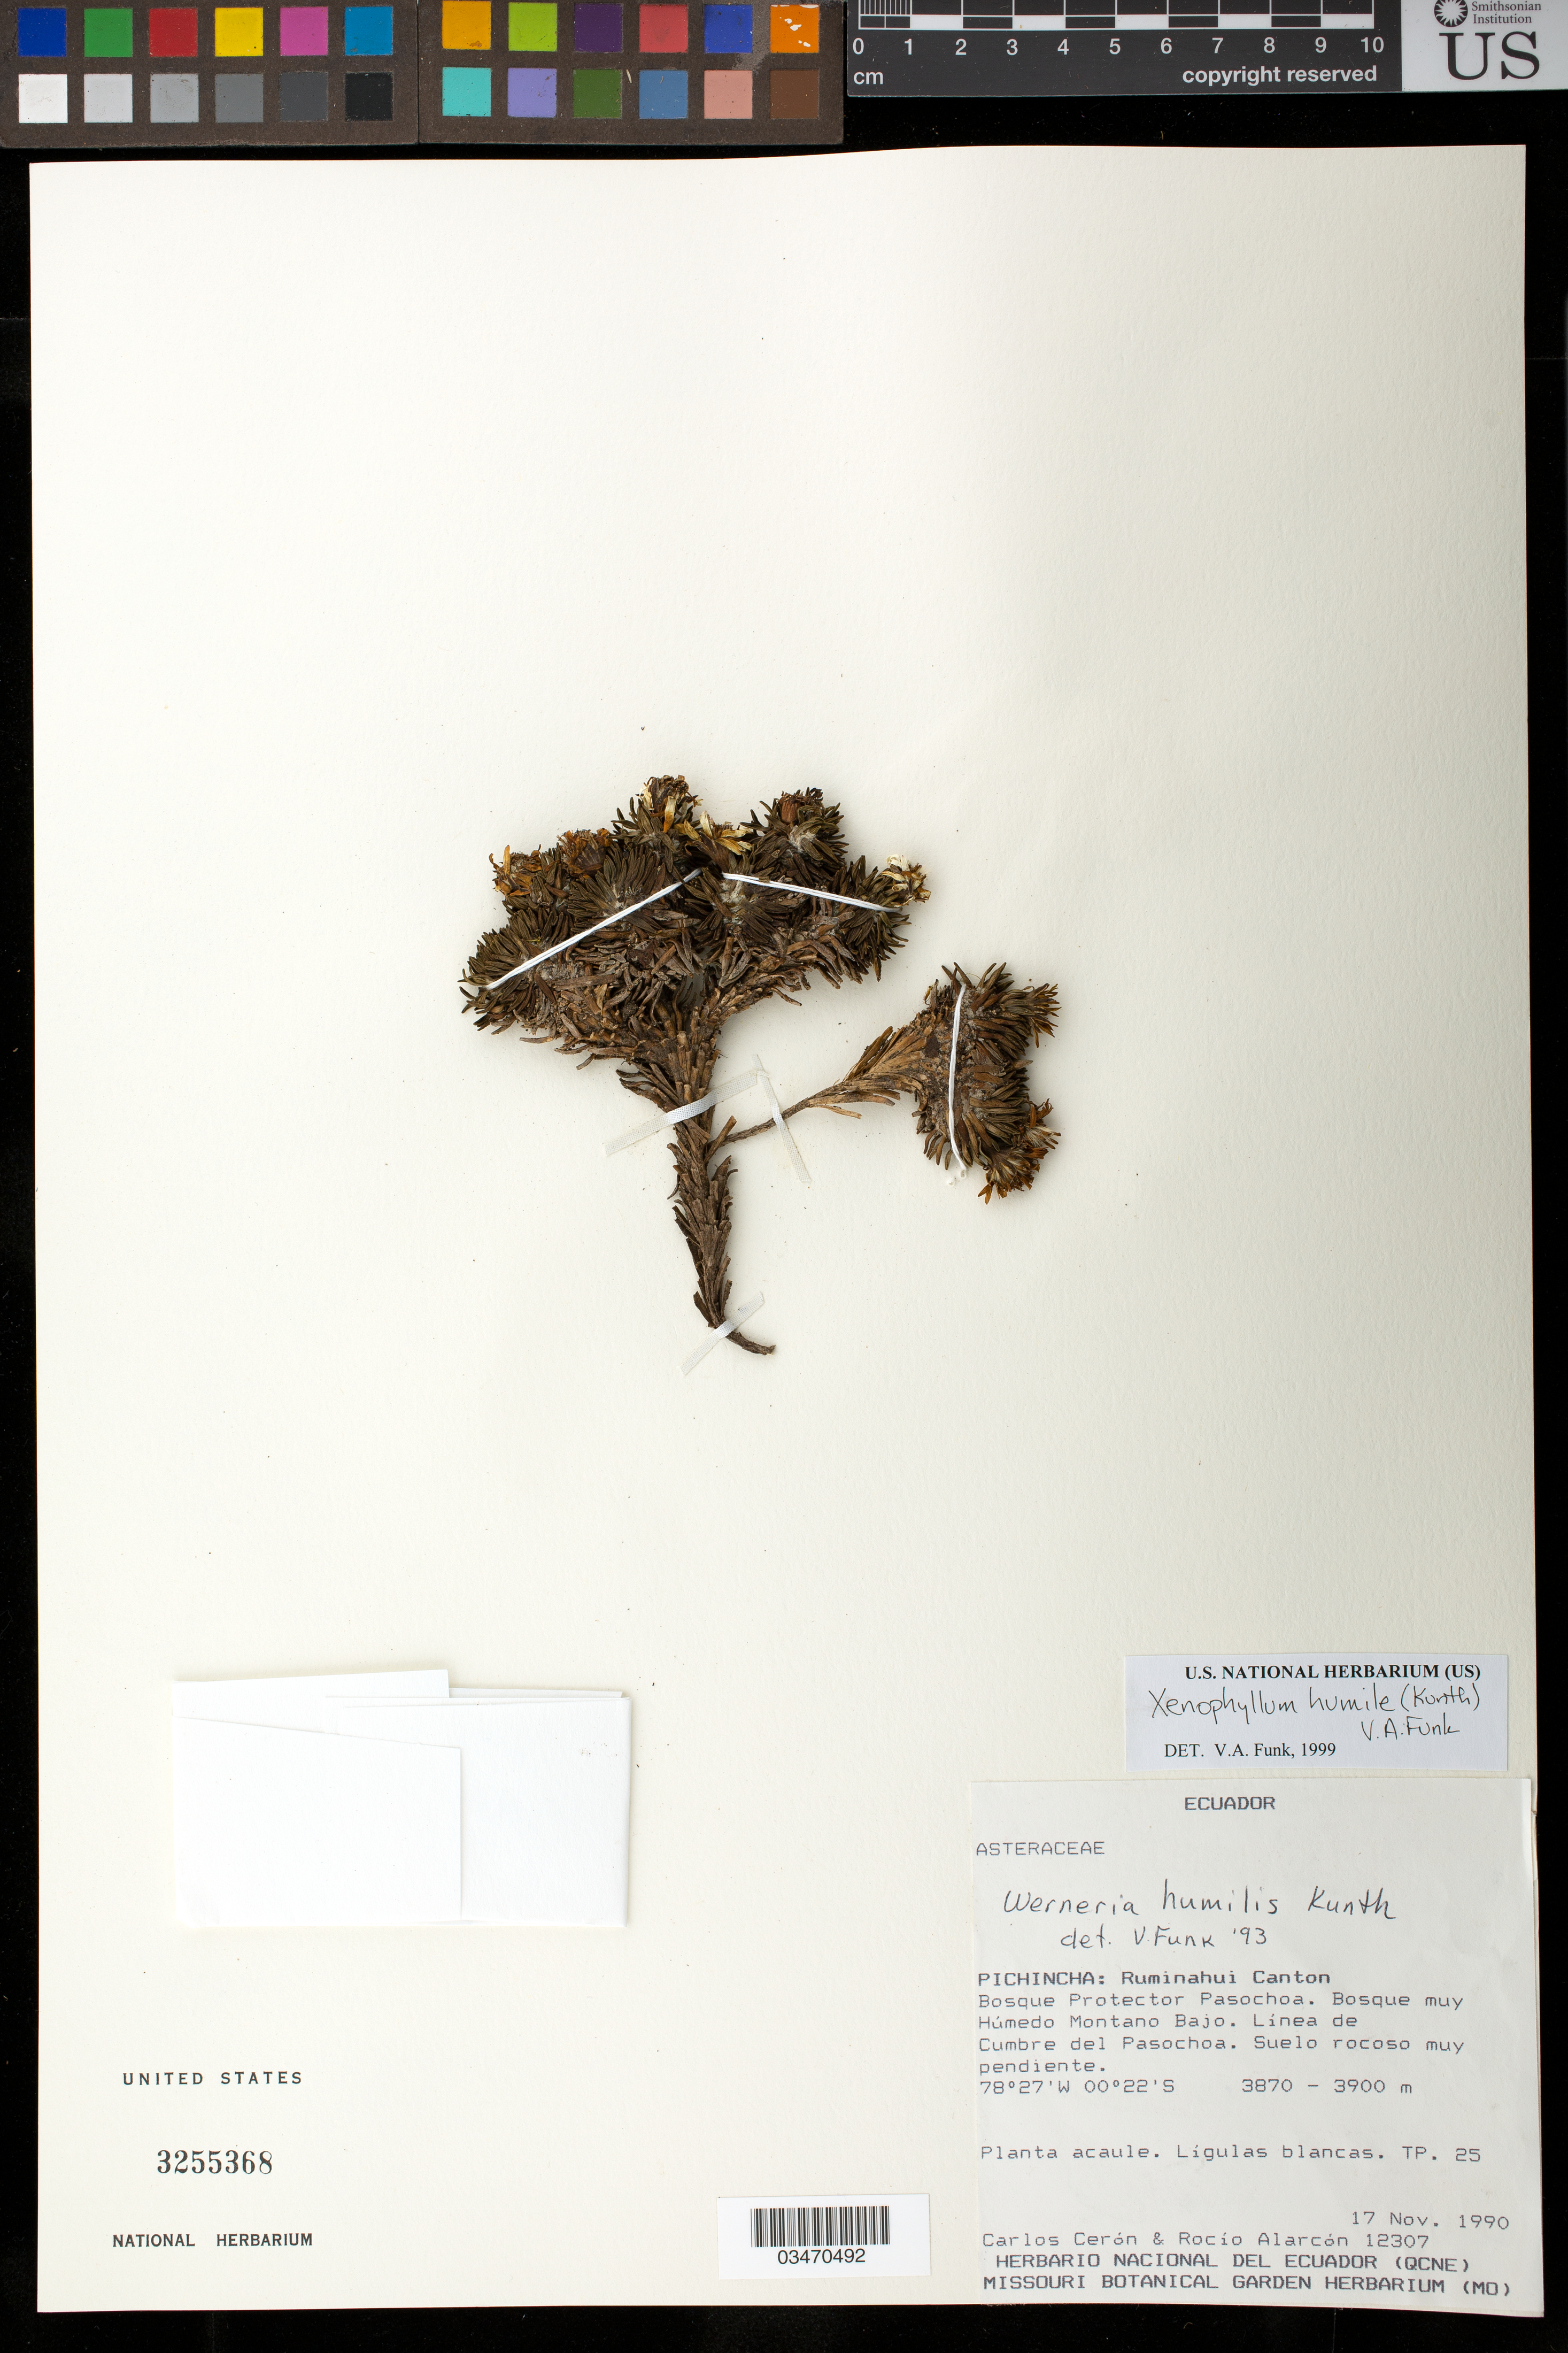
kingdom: Plantae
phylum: Tracheophyta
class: Magnoliopsida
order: Asterales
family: Asteraceae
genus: Xenophyllum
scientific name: Xenophyllum humile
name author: (Kunth) V.A. Funk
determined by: Funk, Vicki A., (BOT), Smithsonian Institution - National Museum of Natural History (UNITED STATES)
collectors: C. E. Cerón M. & R. Alarcón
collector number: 12307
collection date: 1990-11-17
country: Ecuador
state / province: Pichincha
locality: Ruminahui Canton, Bosque Protector Pasochoa, Línea de Cumbre del Pasochoa.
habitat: Humedo montano Bajo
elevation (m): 3870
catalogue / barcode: US 3255368